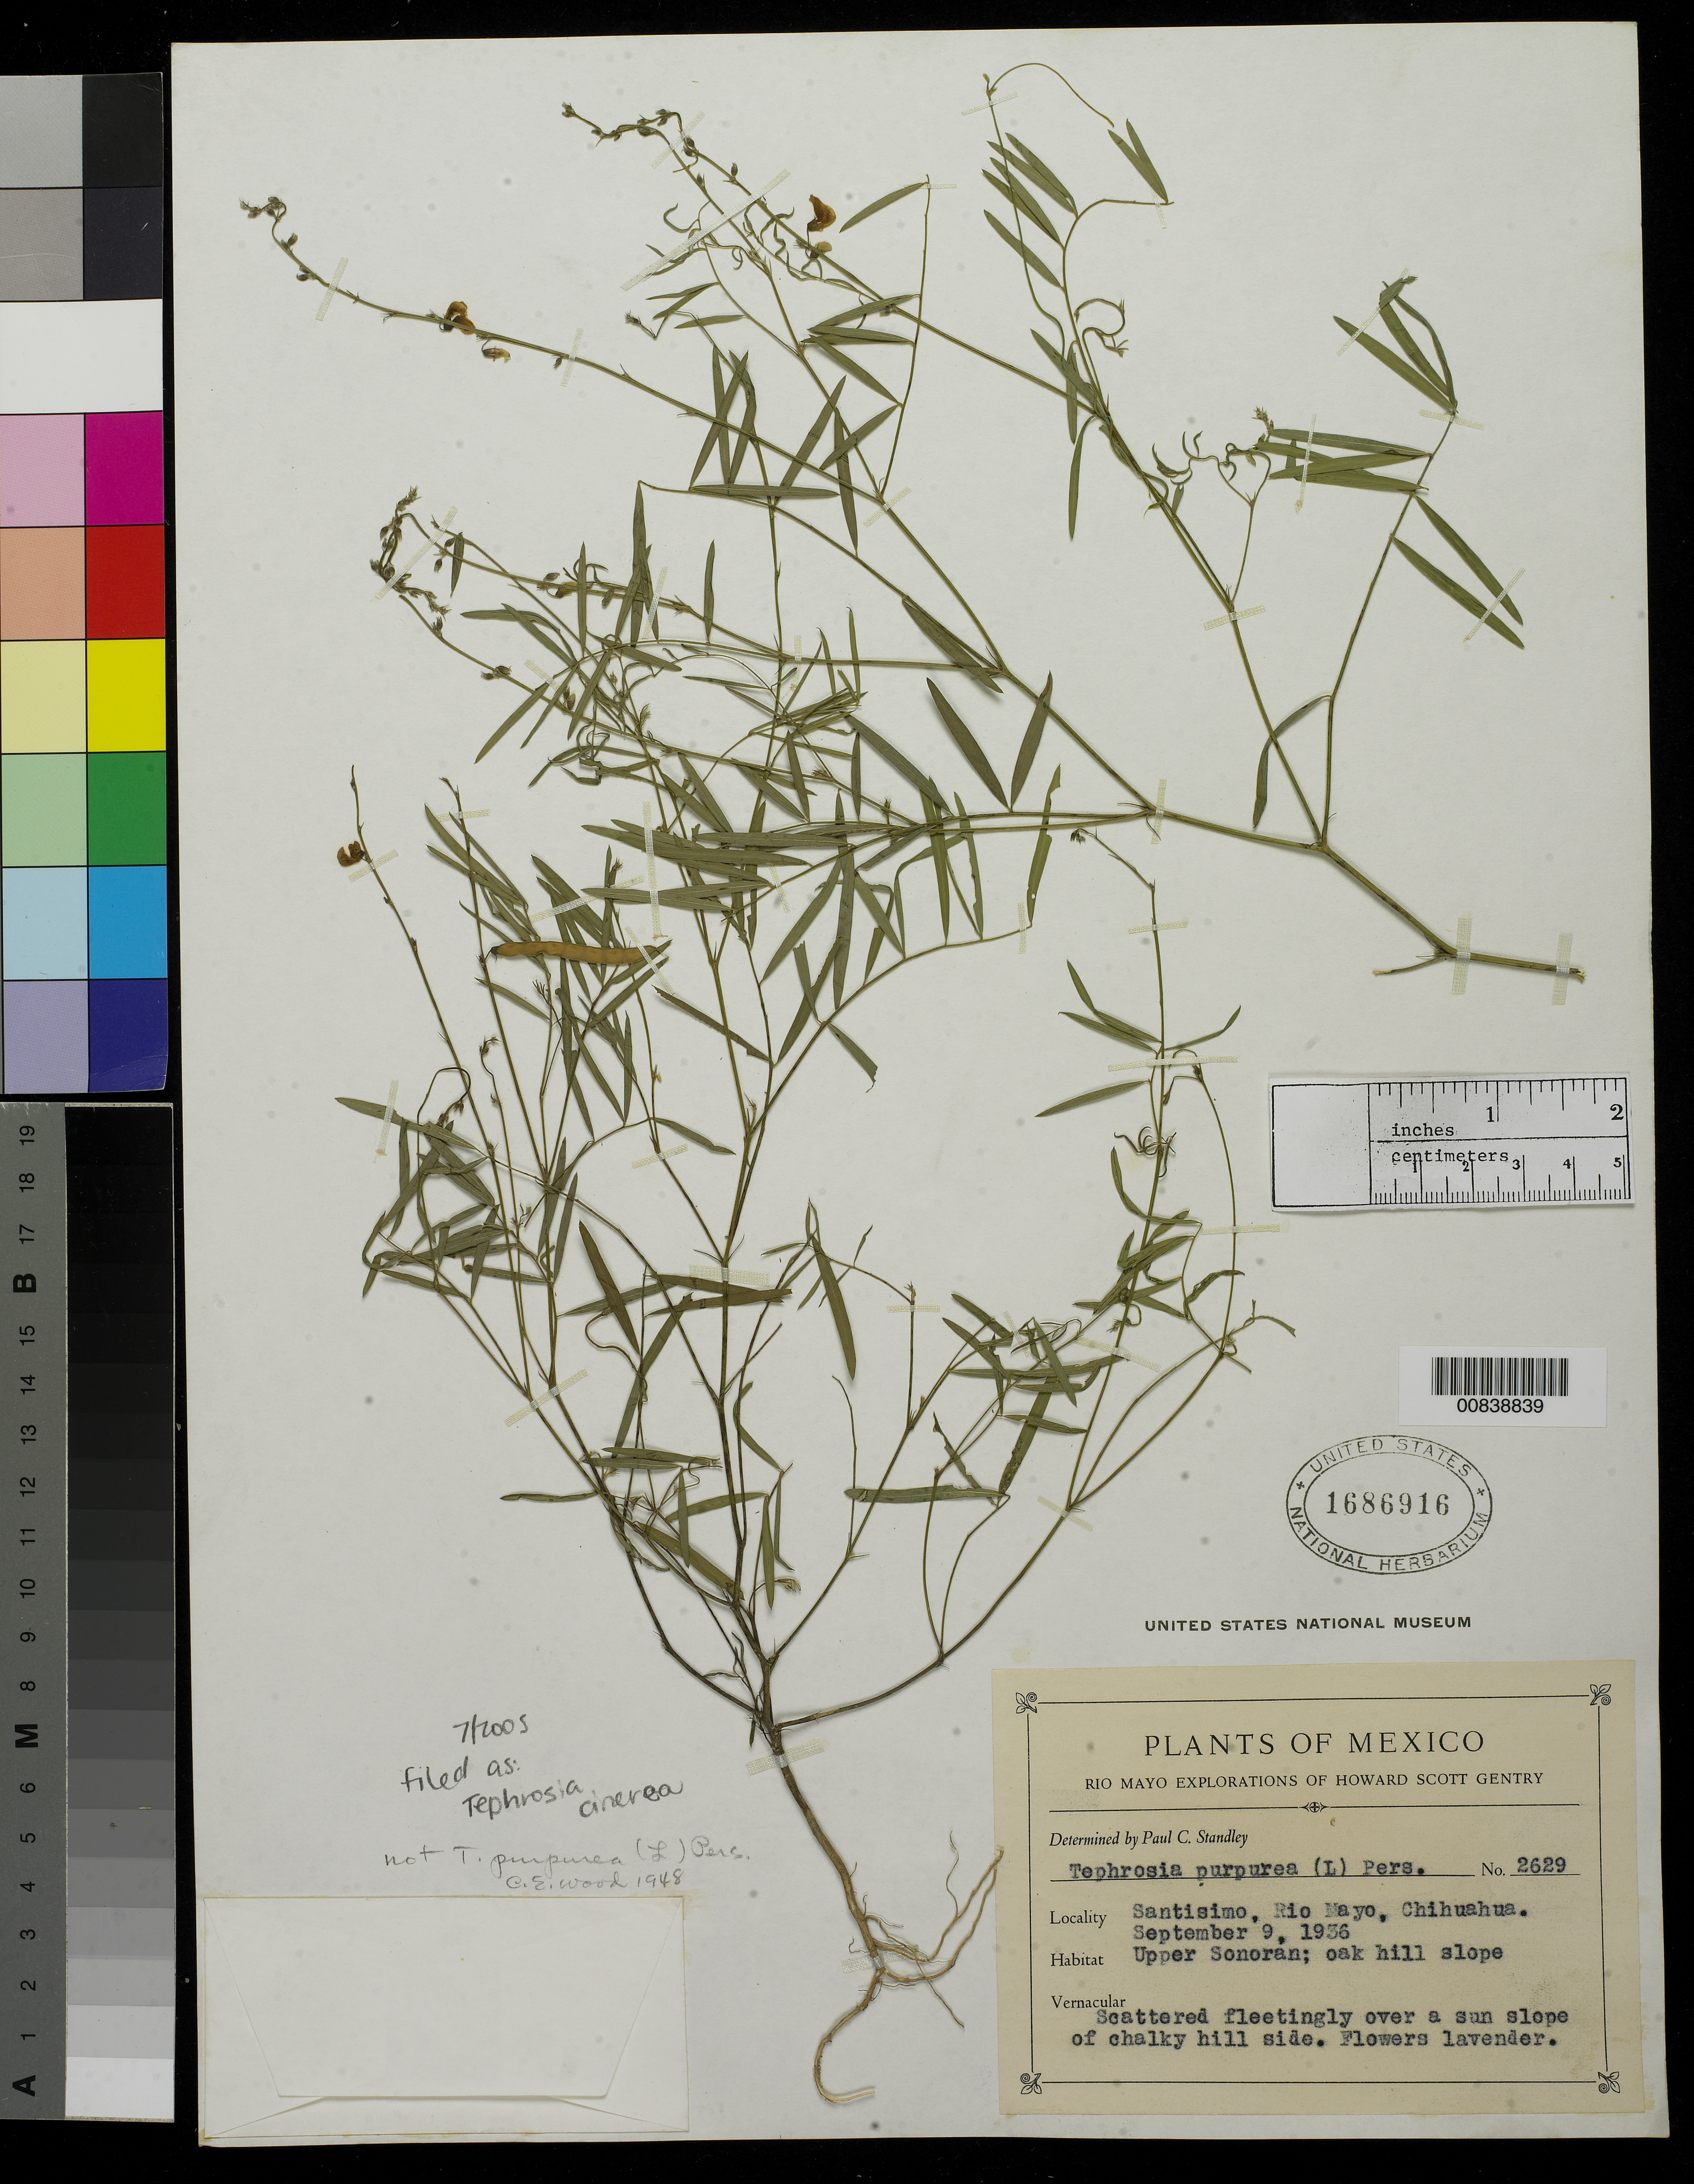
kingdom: Plantae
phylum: Tracheophyta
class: Magnoliopsida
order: Fabales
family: Fabaceae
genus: Tephrosia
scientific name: Tephrosia cinerea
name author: (L.) Pers.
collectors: H. S. Gentry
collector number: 2629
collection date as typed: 09 Sep 1936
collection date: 1936-09-09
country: Mexico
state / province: Chihuahua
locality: Santísimo, Río Mayo, Chihuahua.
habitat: Upper Sonoran; oak hill slope. Scattered fleetingly over a sun slope of chalky hill side.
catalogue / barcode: US 1686916